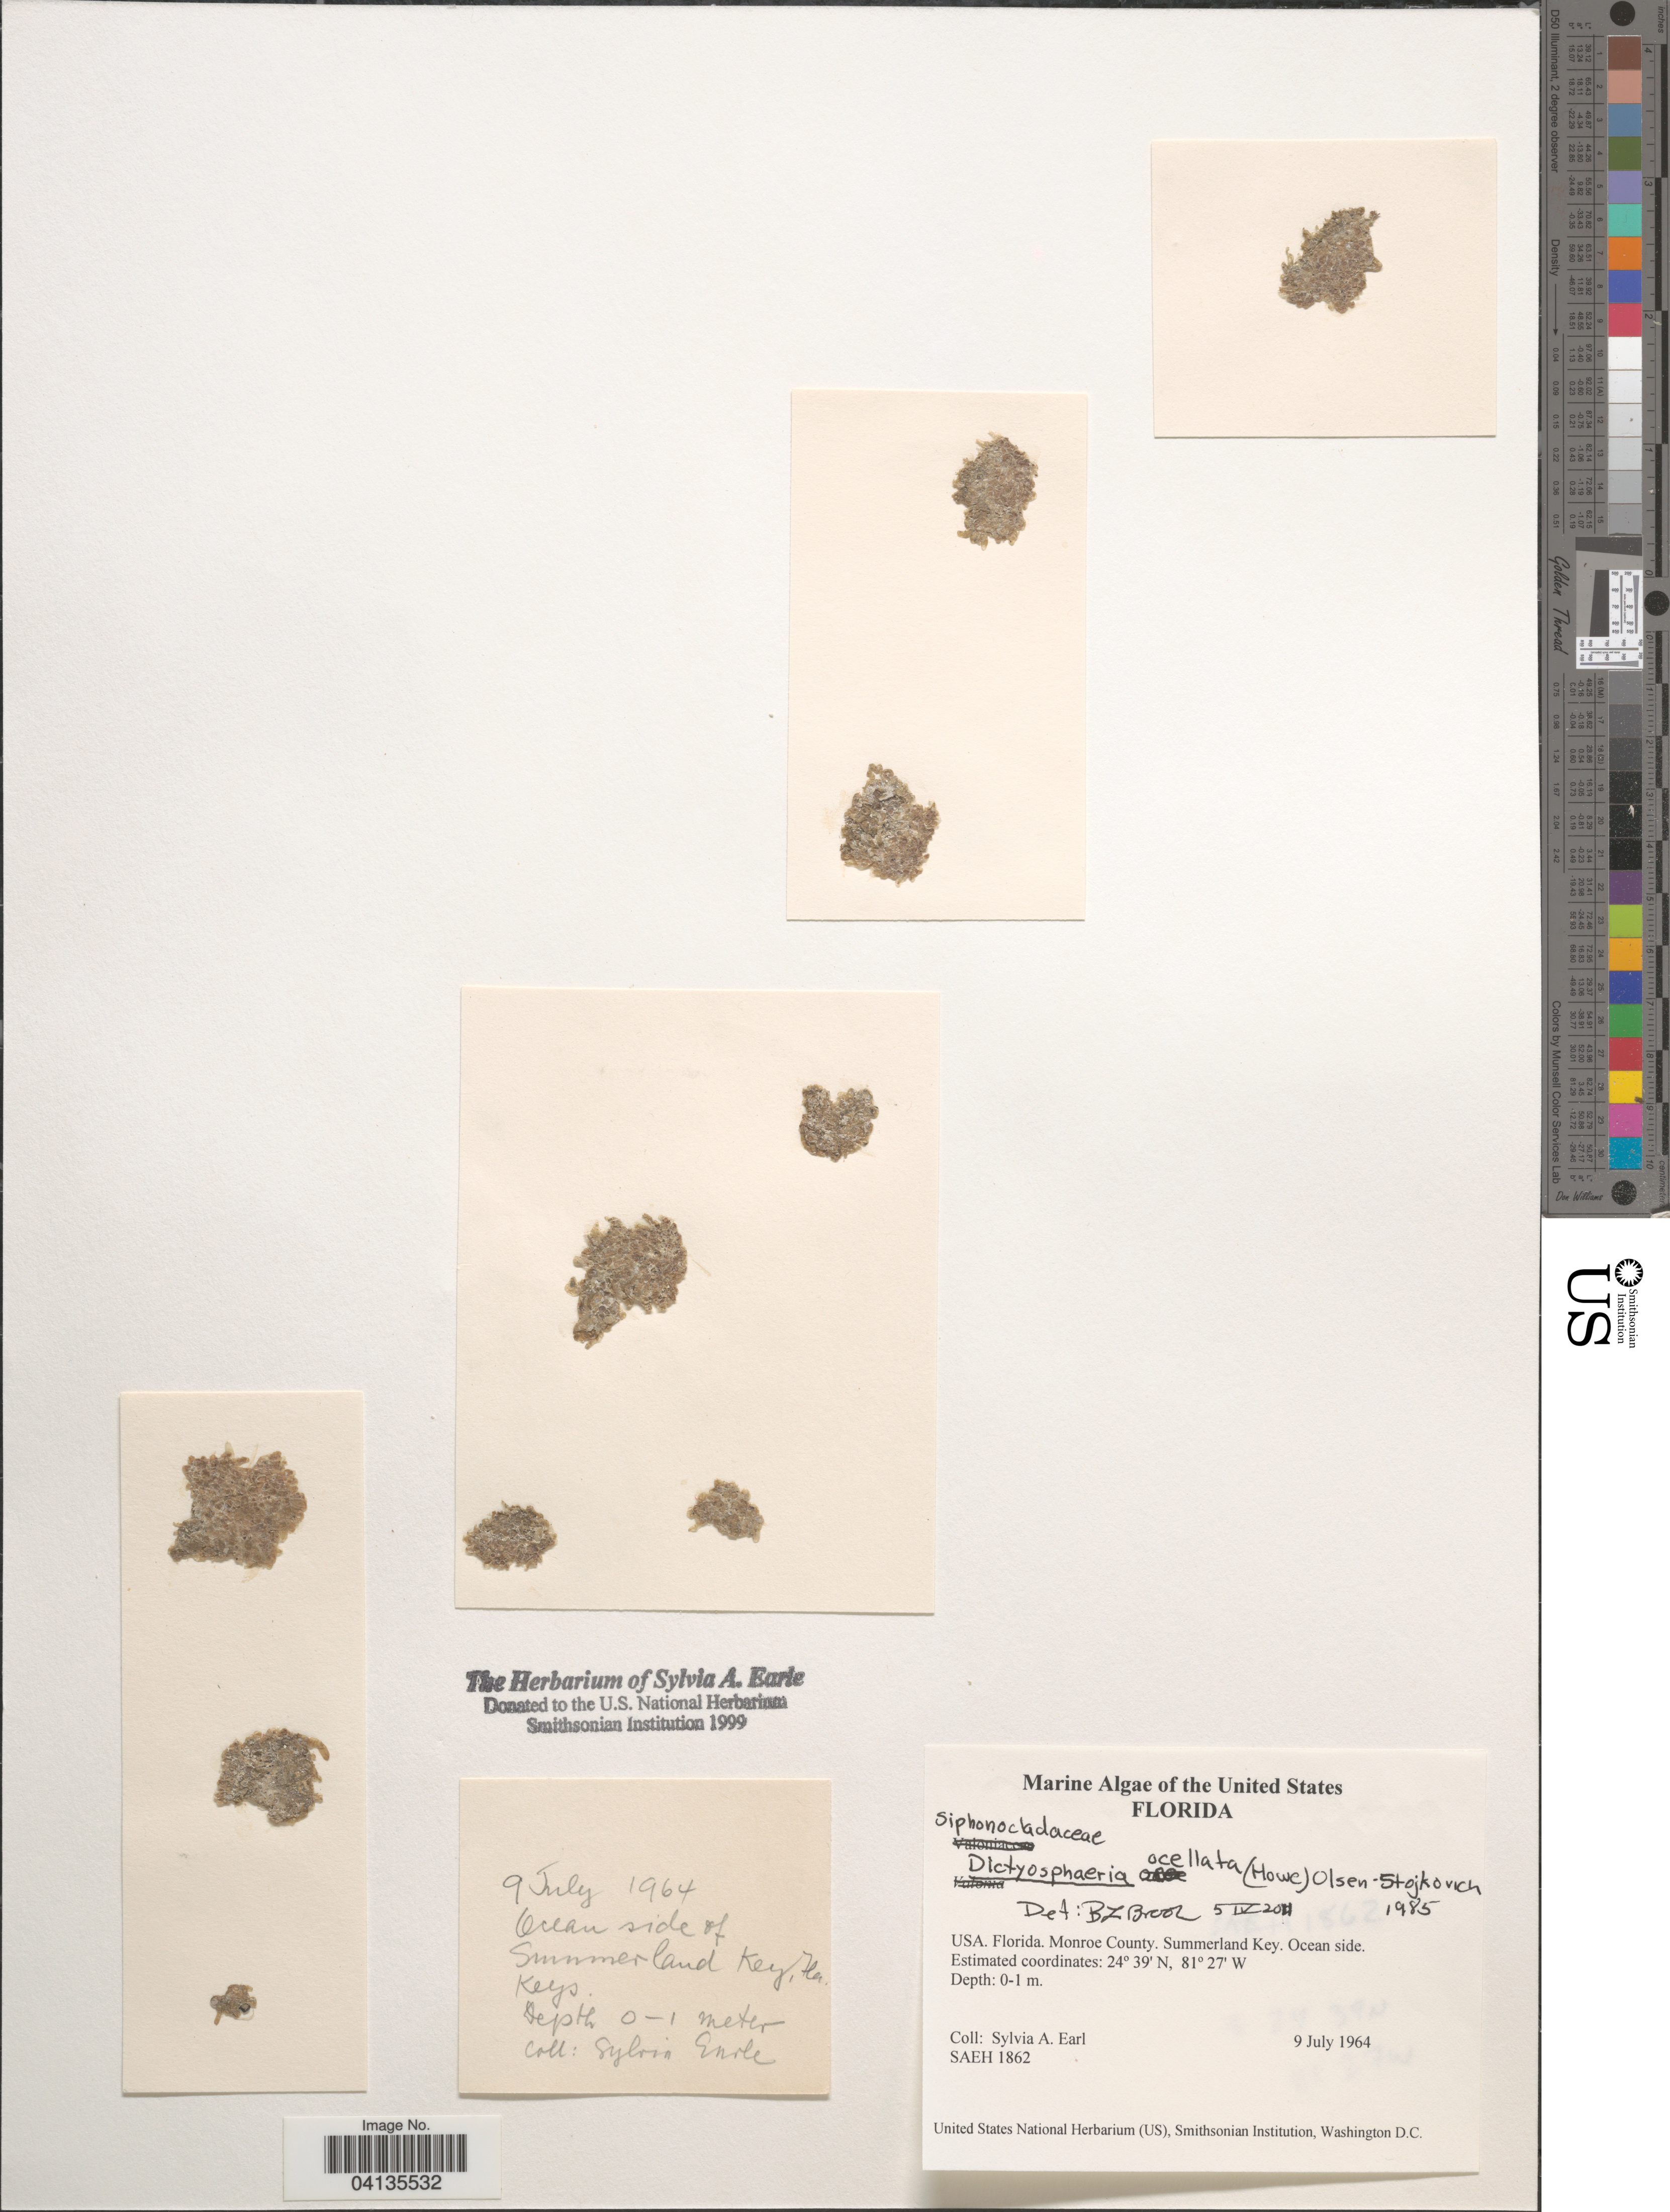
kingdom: Plantae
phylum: Chlorophyta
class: Ulvophyceae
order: Siphonocladales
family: Siphonocladaceae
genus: Dictyosphaeria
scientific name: Dictyosphaeria ocellata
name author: (M. Howe) Olsen-Stojkovich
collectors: S. Earl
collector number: SAEH1862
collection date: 1964-07-09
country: United States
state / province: Florida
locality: Monroe County. Summerland Key. Ocean side.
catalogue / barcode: US 329126